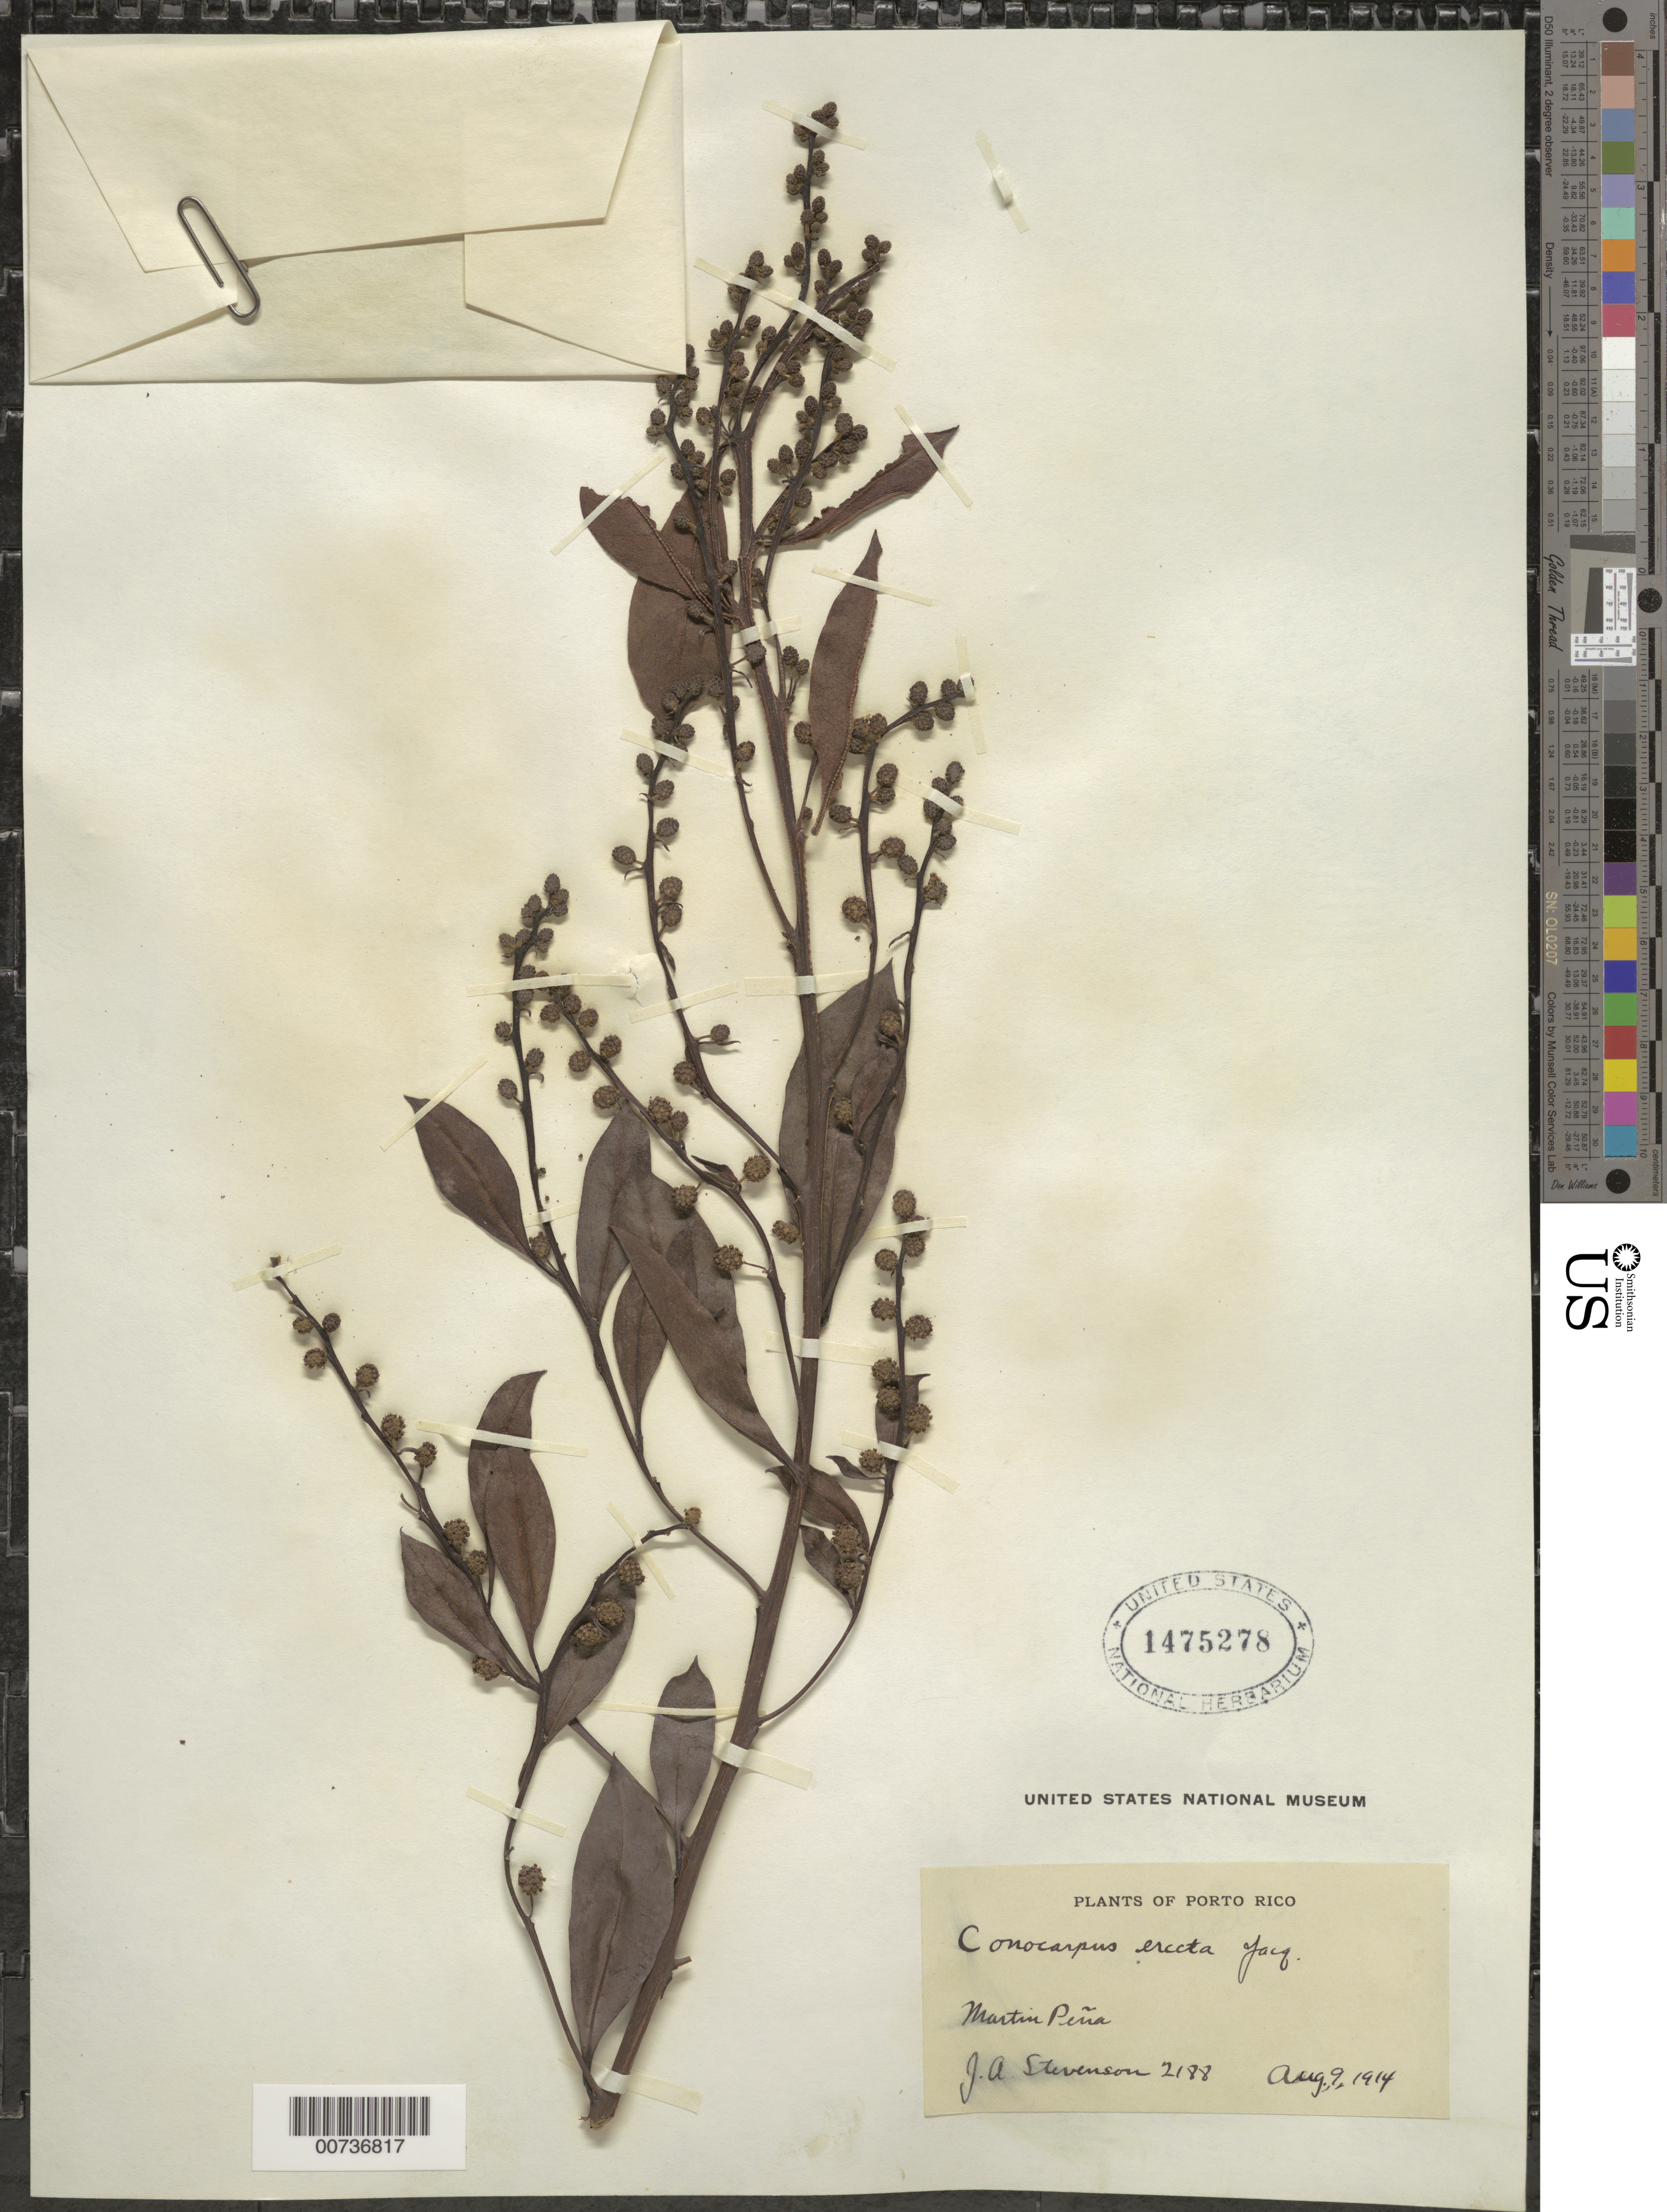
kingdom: Plantae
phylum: Tracheophyta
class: Magnoliopsida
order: Myrtales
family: Combretaceae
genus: Conocarpus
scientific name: Conocarpus erectus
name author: L.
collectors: J. Stevenson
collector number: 2188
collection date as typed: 09 Aug 1914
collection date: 1914-08-09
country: Puerto Rico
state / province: San Juan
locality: Martín Peña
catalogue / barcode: US 1475278